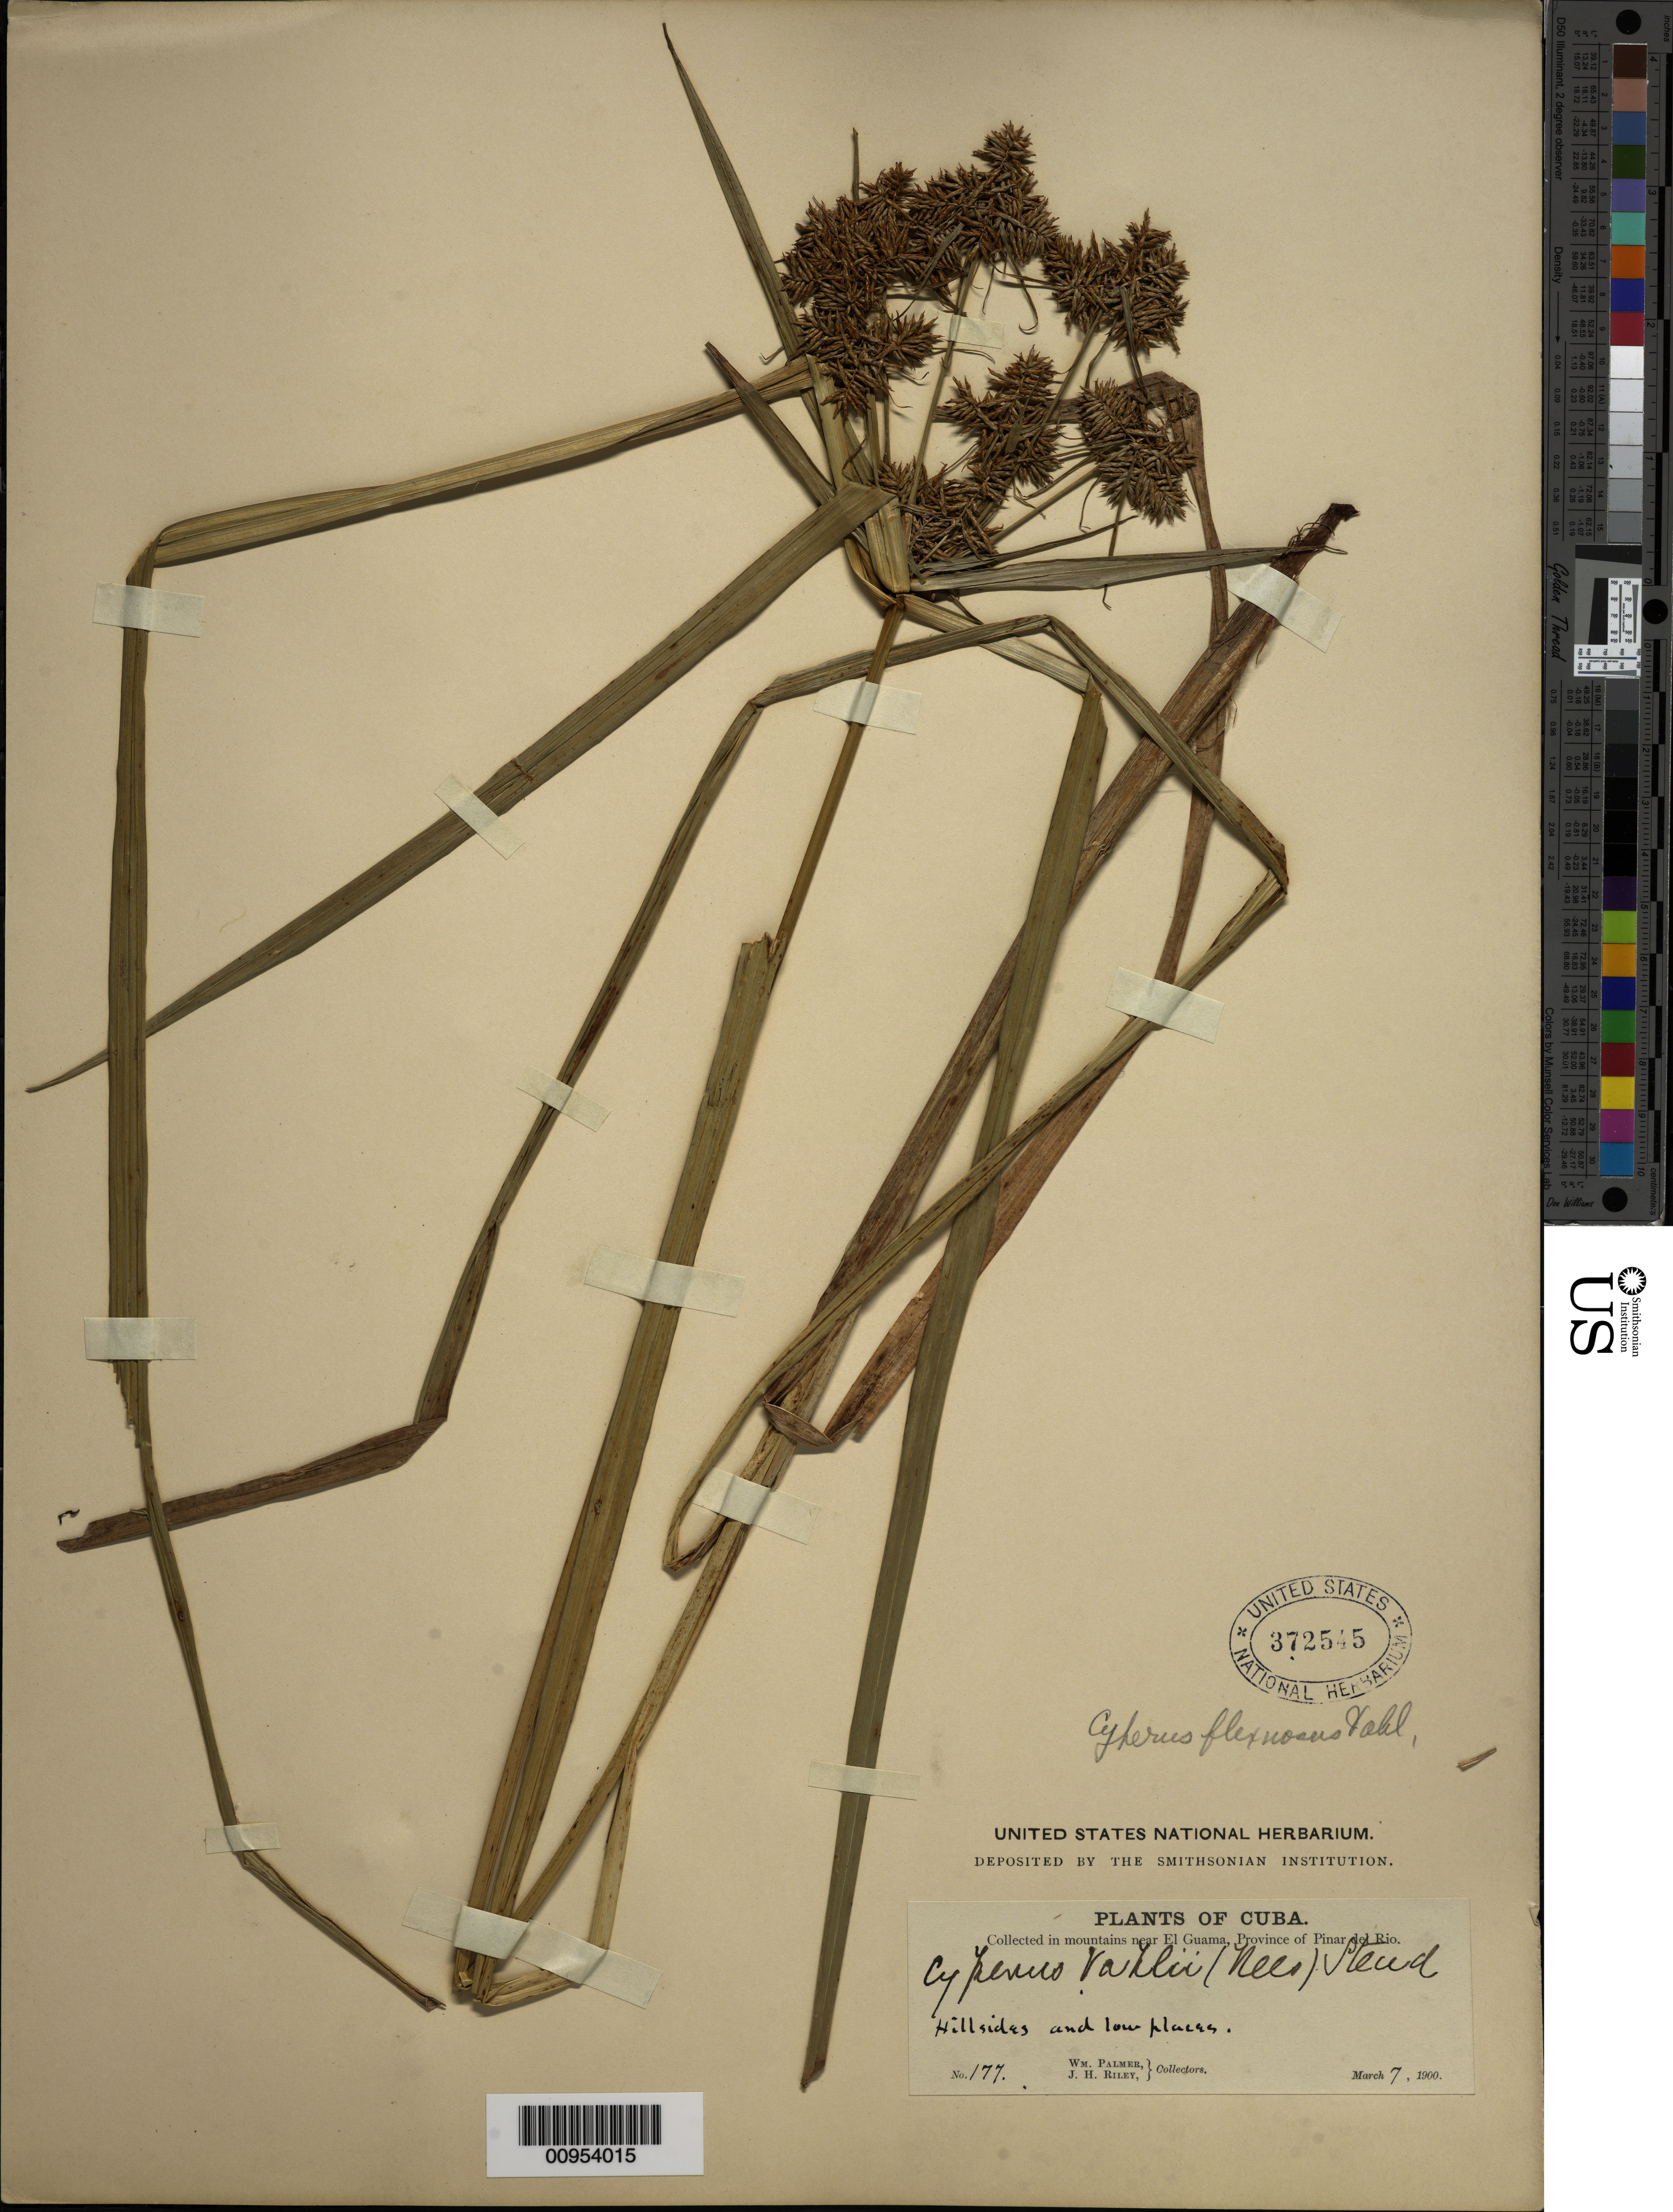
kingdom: Plantae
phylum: Tracheophyta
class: Liliopsida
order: Poales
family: Cyperaceae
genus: Cyperus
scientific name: Cyperus ferax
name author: Rich.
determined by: Strong, Mark T., (BOT), Smithsonian Institution - National Museum of Natural History (UNITED STATES)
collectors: W. Palmer & J. H. Riley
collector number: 177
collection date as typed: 07 Mar 1900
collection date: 1900-03-07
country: Cuba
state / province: Pinar del Rio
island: Cuba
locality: hillsides and low places in mountains near El Guama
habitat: Hillsides and low places in mountains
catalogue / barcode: US 372545